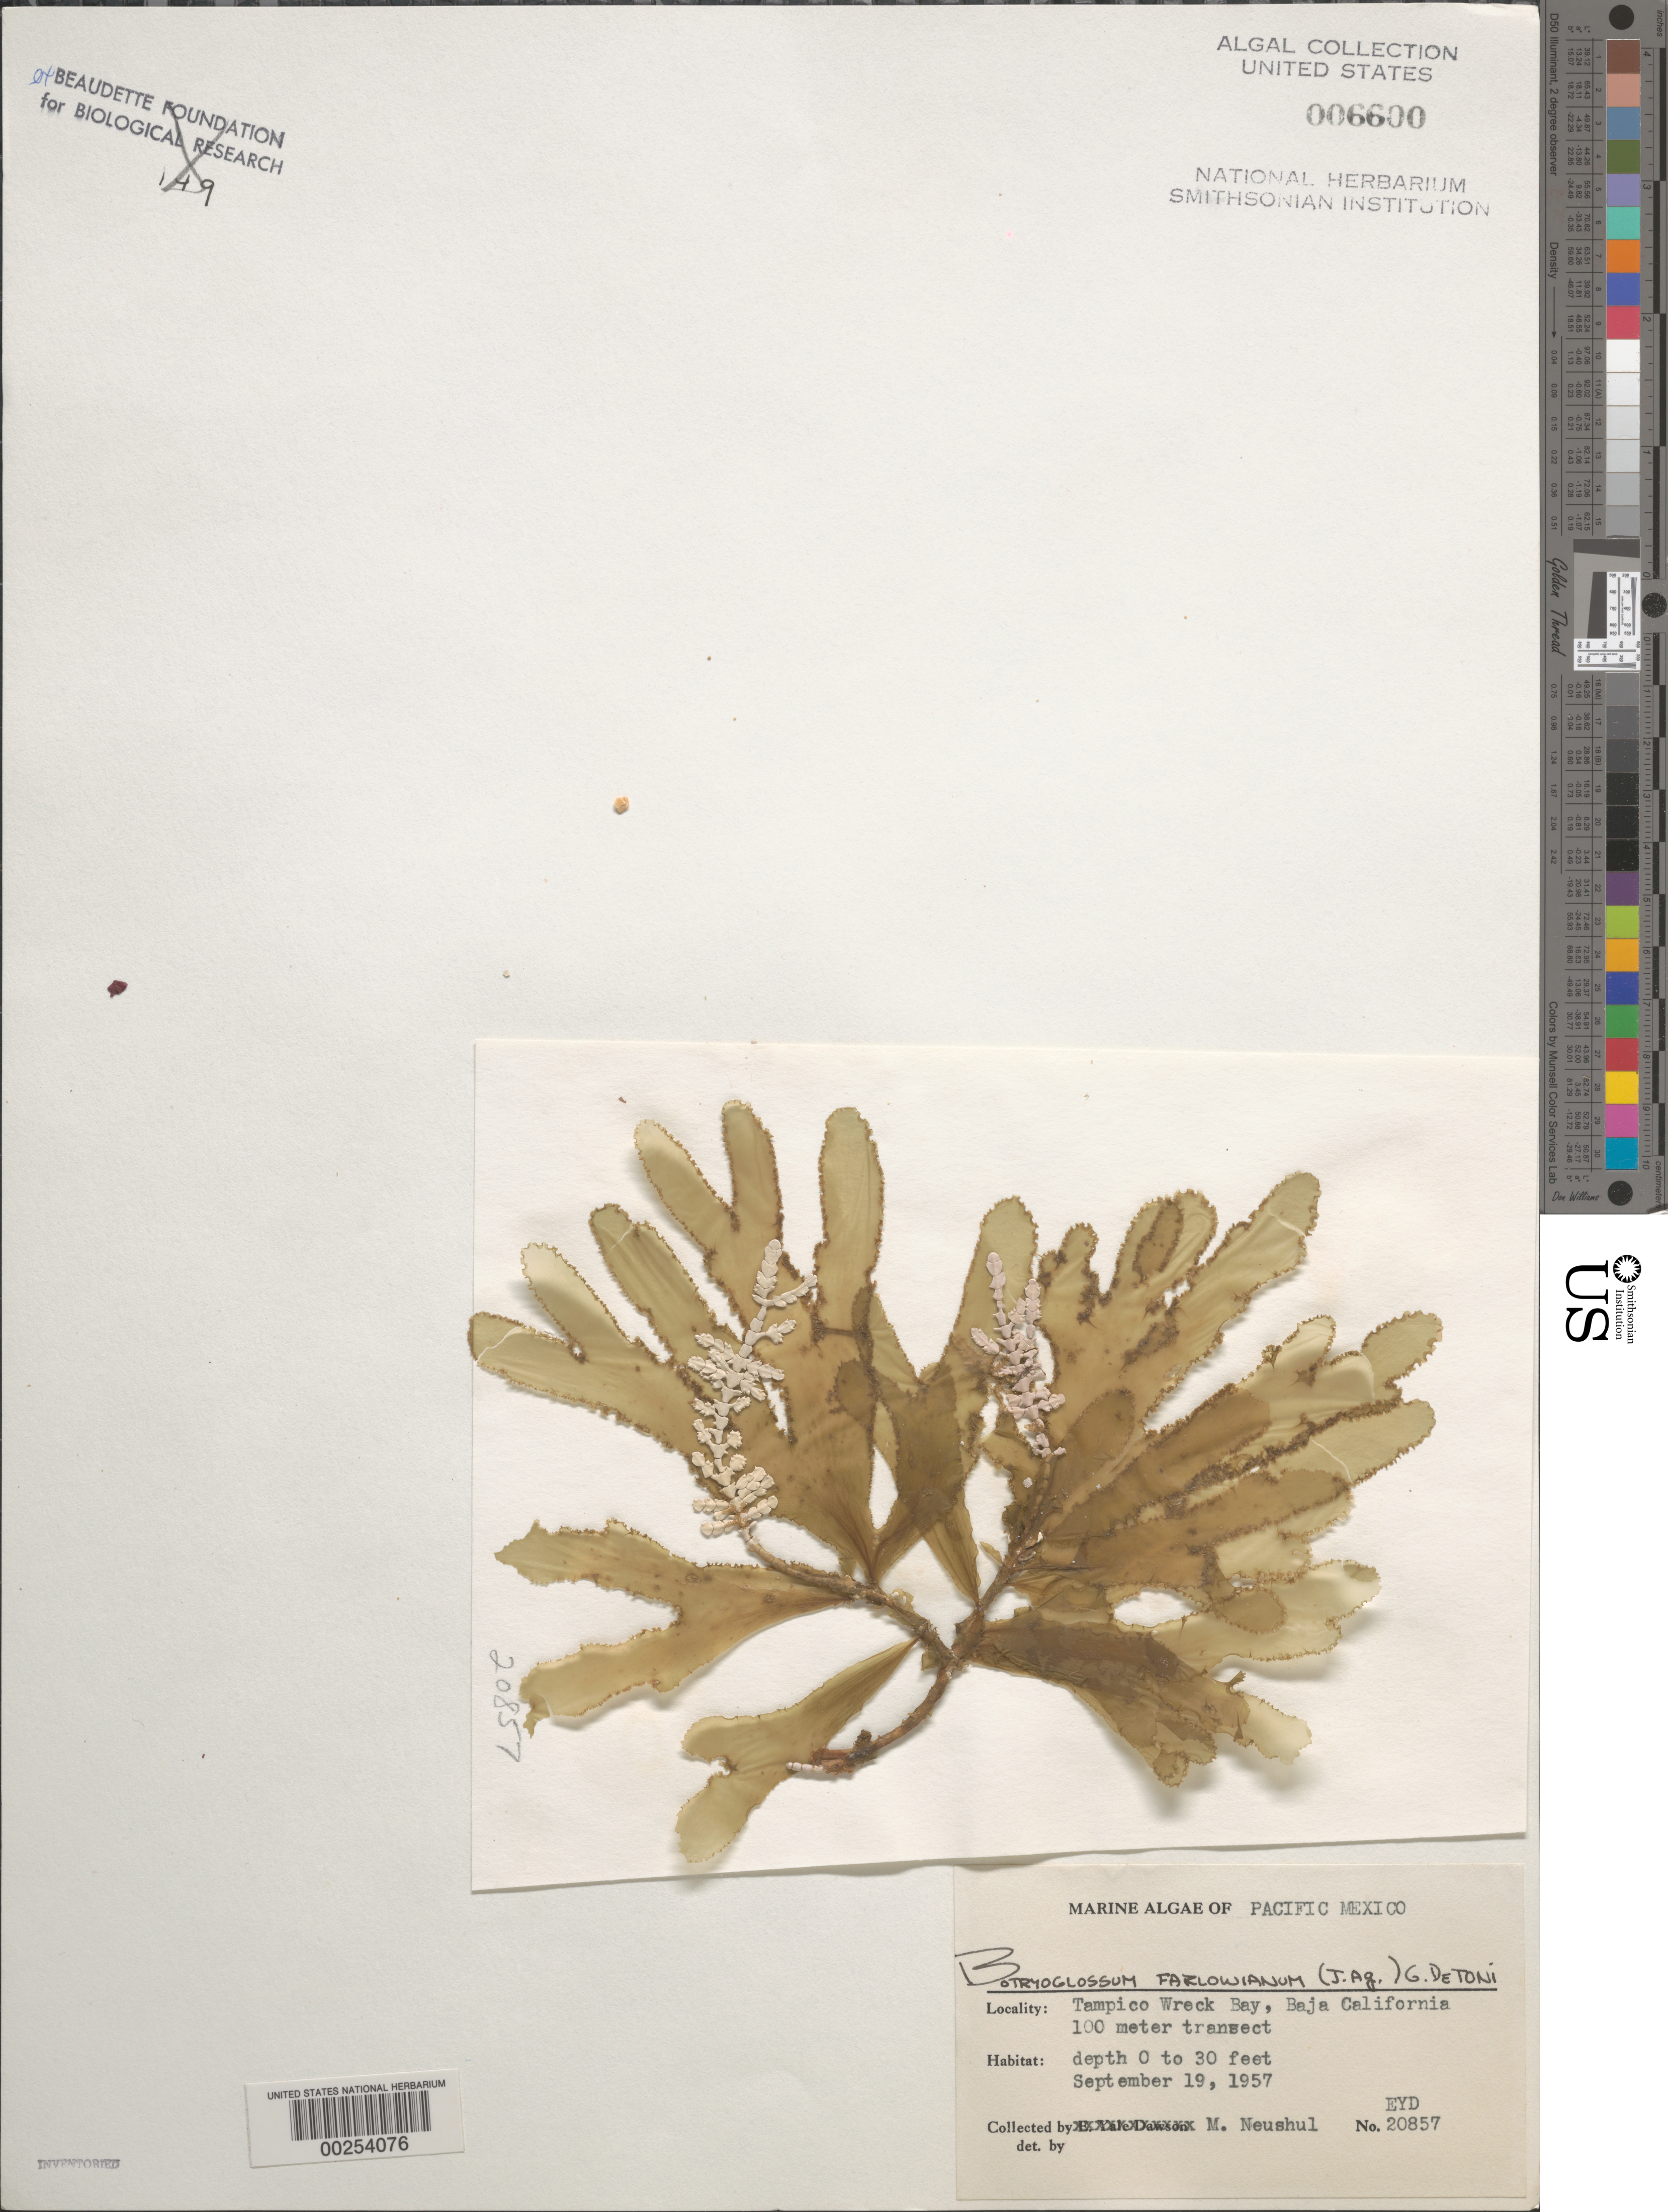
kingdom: Plantae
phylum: Rhodophyta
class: Florideophyceae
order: Ceramiales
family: Delesseriaceae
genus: Botryoglossum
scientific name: Botryoglossum farlowianum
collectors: M. Neushul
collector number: EYD 20857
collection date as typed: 19 Sep 1957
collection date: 1957-09-19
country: Mexico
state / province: Baja California Norte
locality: Tampico Wreck Bay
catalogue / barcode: US 6600